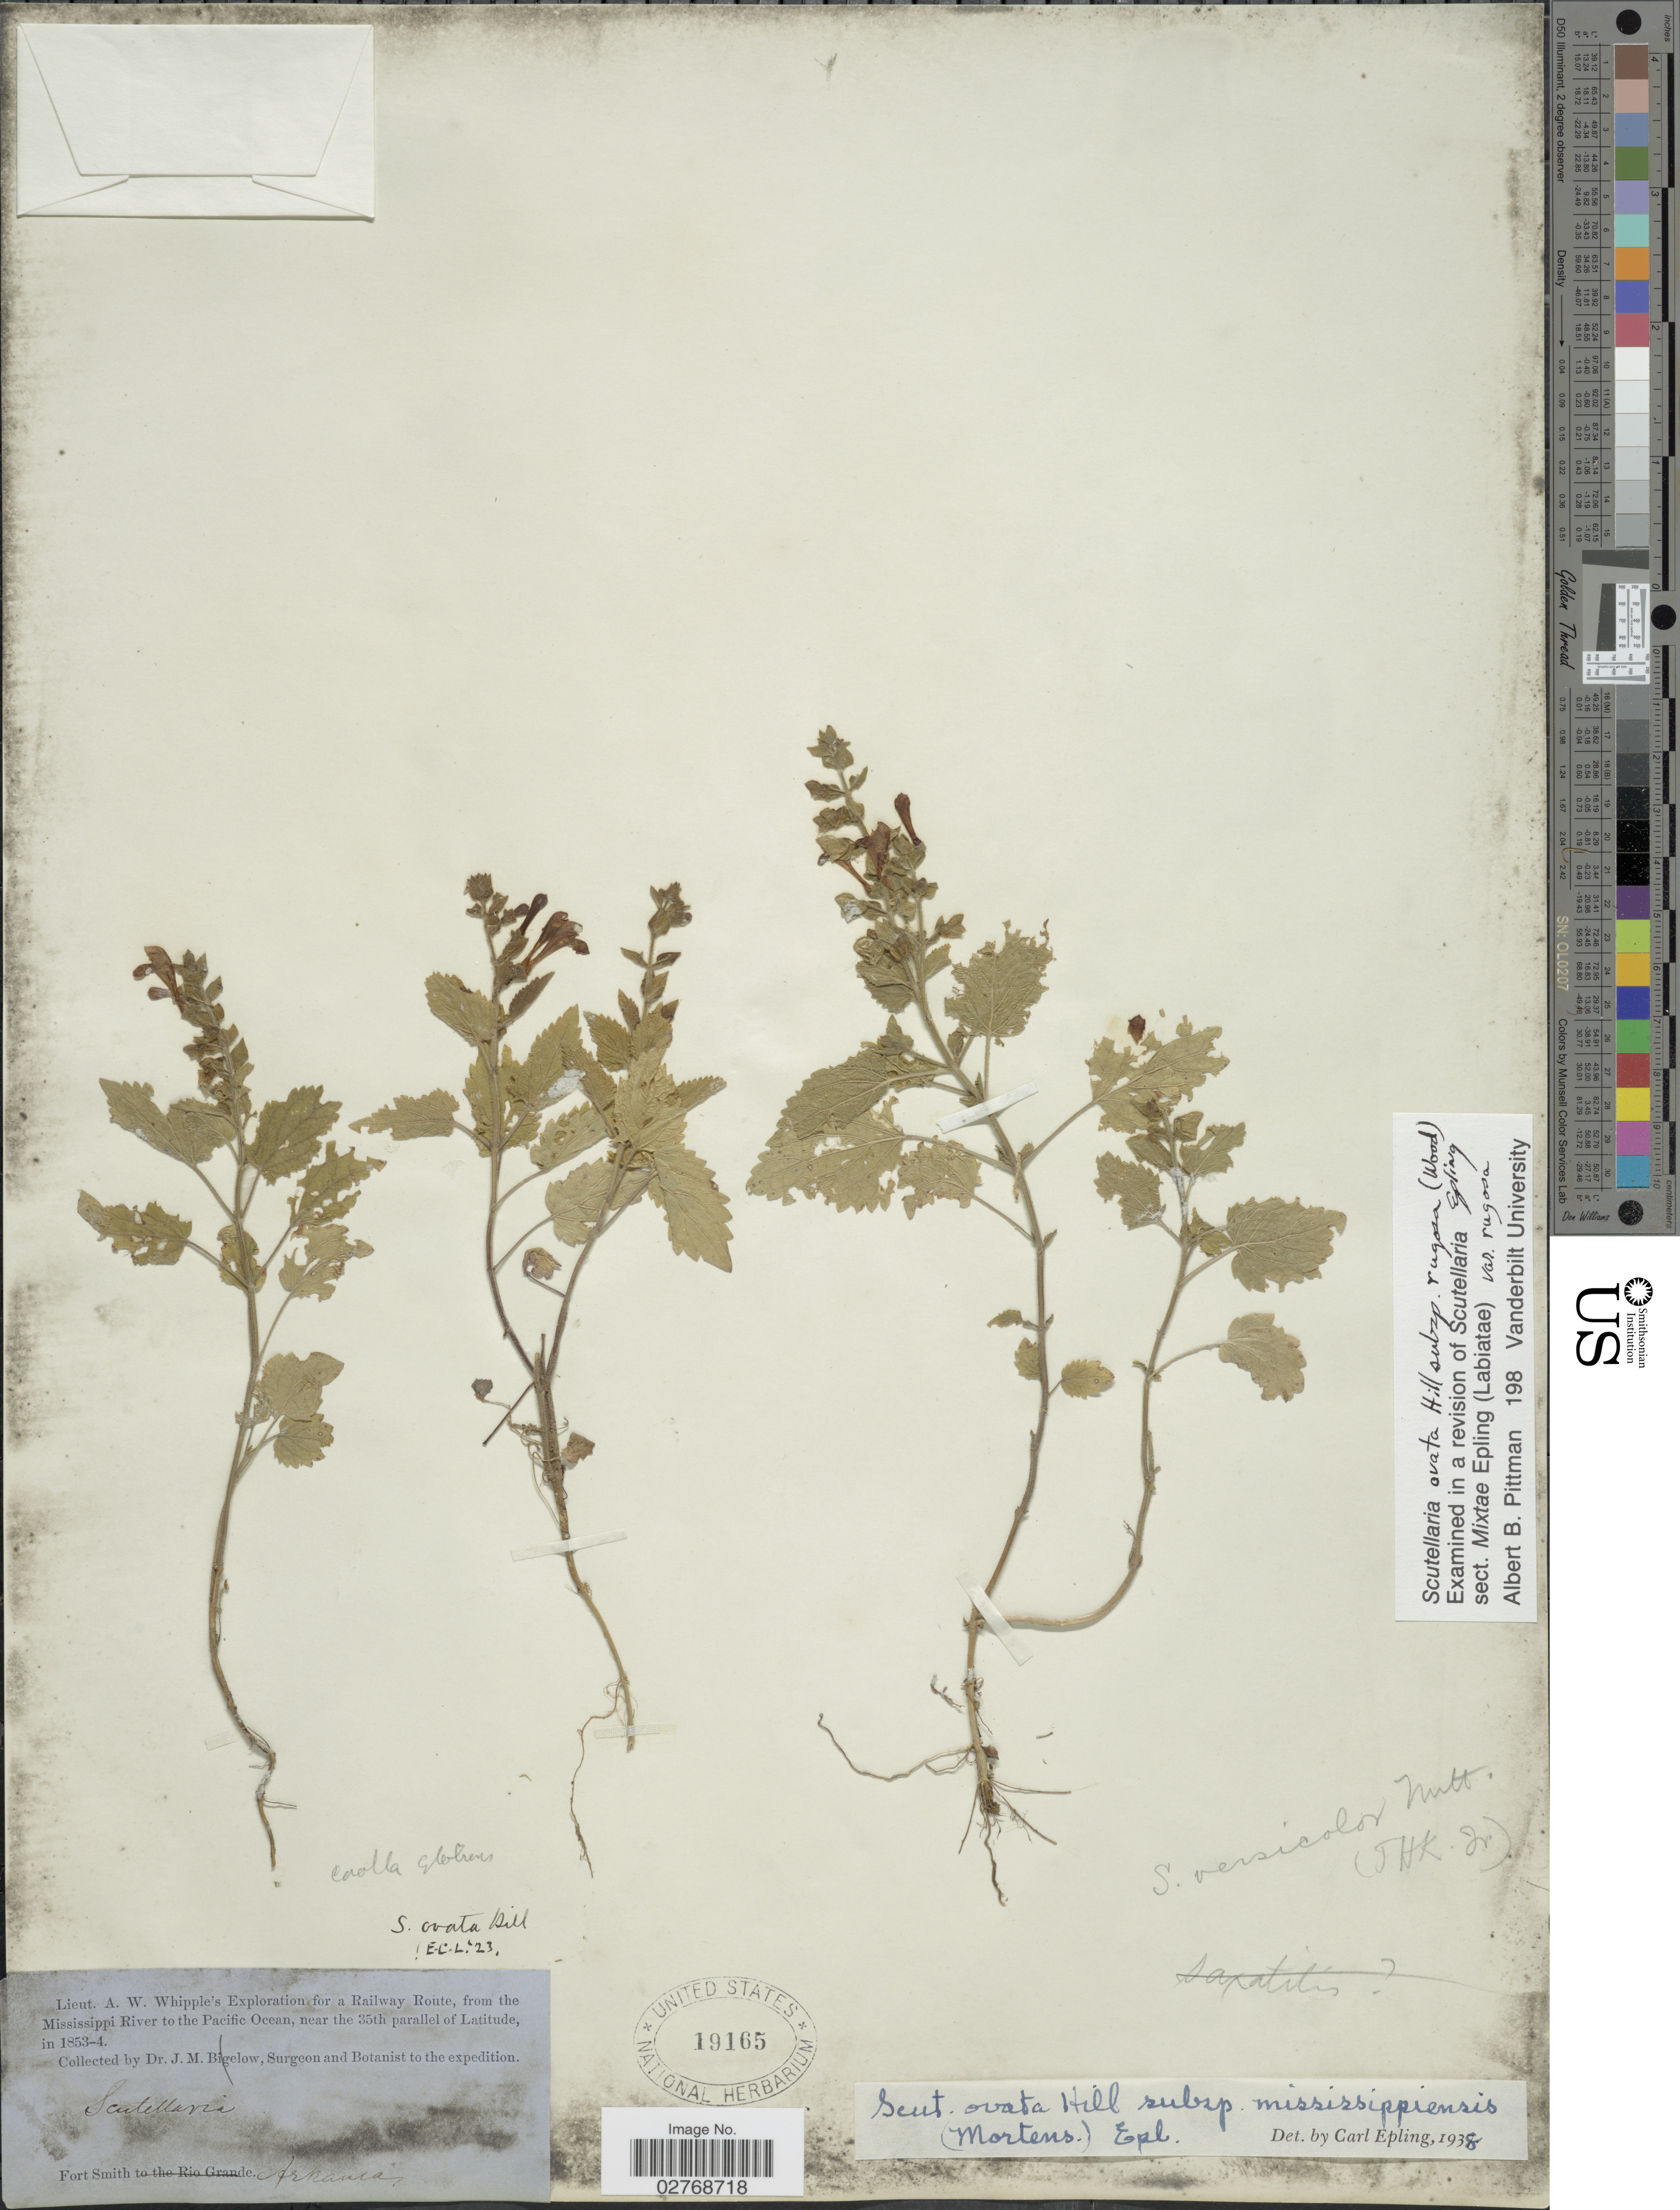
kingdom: Plantae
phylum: Tracheophyta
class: Magnoliopsida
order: Lamiales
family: Lamiaceae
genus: Scutellaria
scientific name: Scutellaria ovata subsp. rugosa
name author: (Alph. Wood) Epling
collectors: J. M. Bigelow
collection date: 1853/1854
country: United States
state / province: Arkansas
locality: Railway Route, from the Mississippi River to the Pacific Ocean, near the 35th parallel of Latitude. Fort Smith.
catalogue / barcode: US 19165